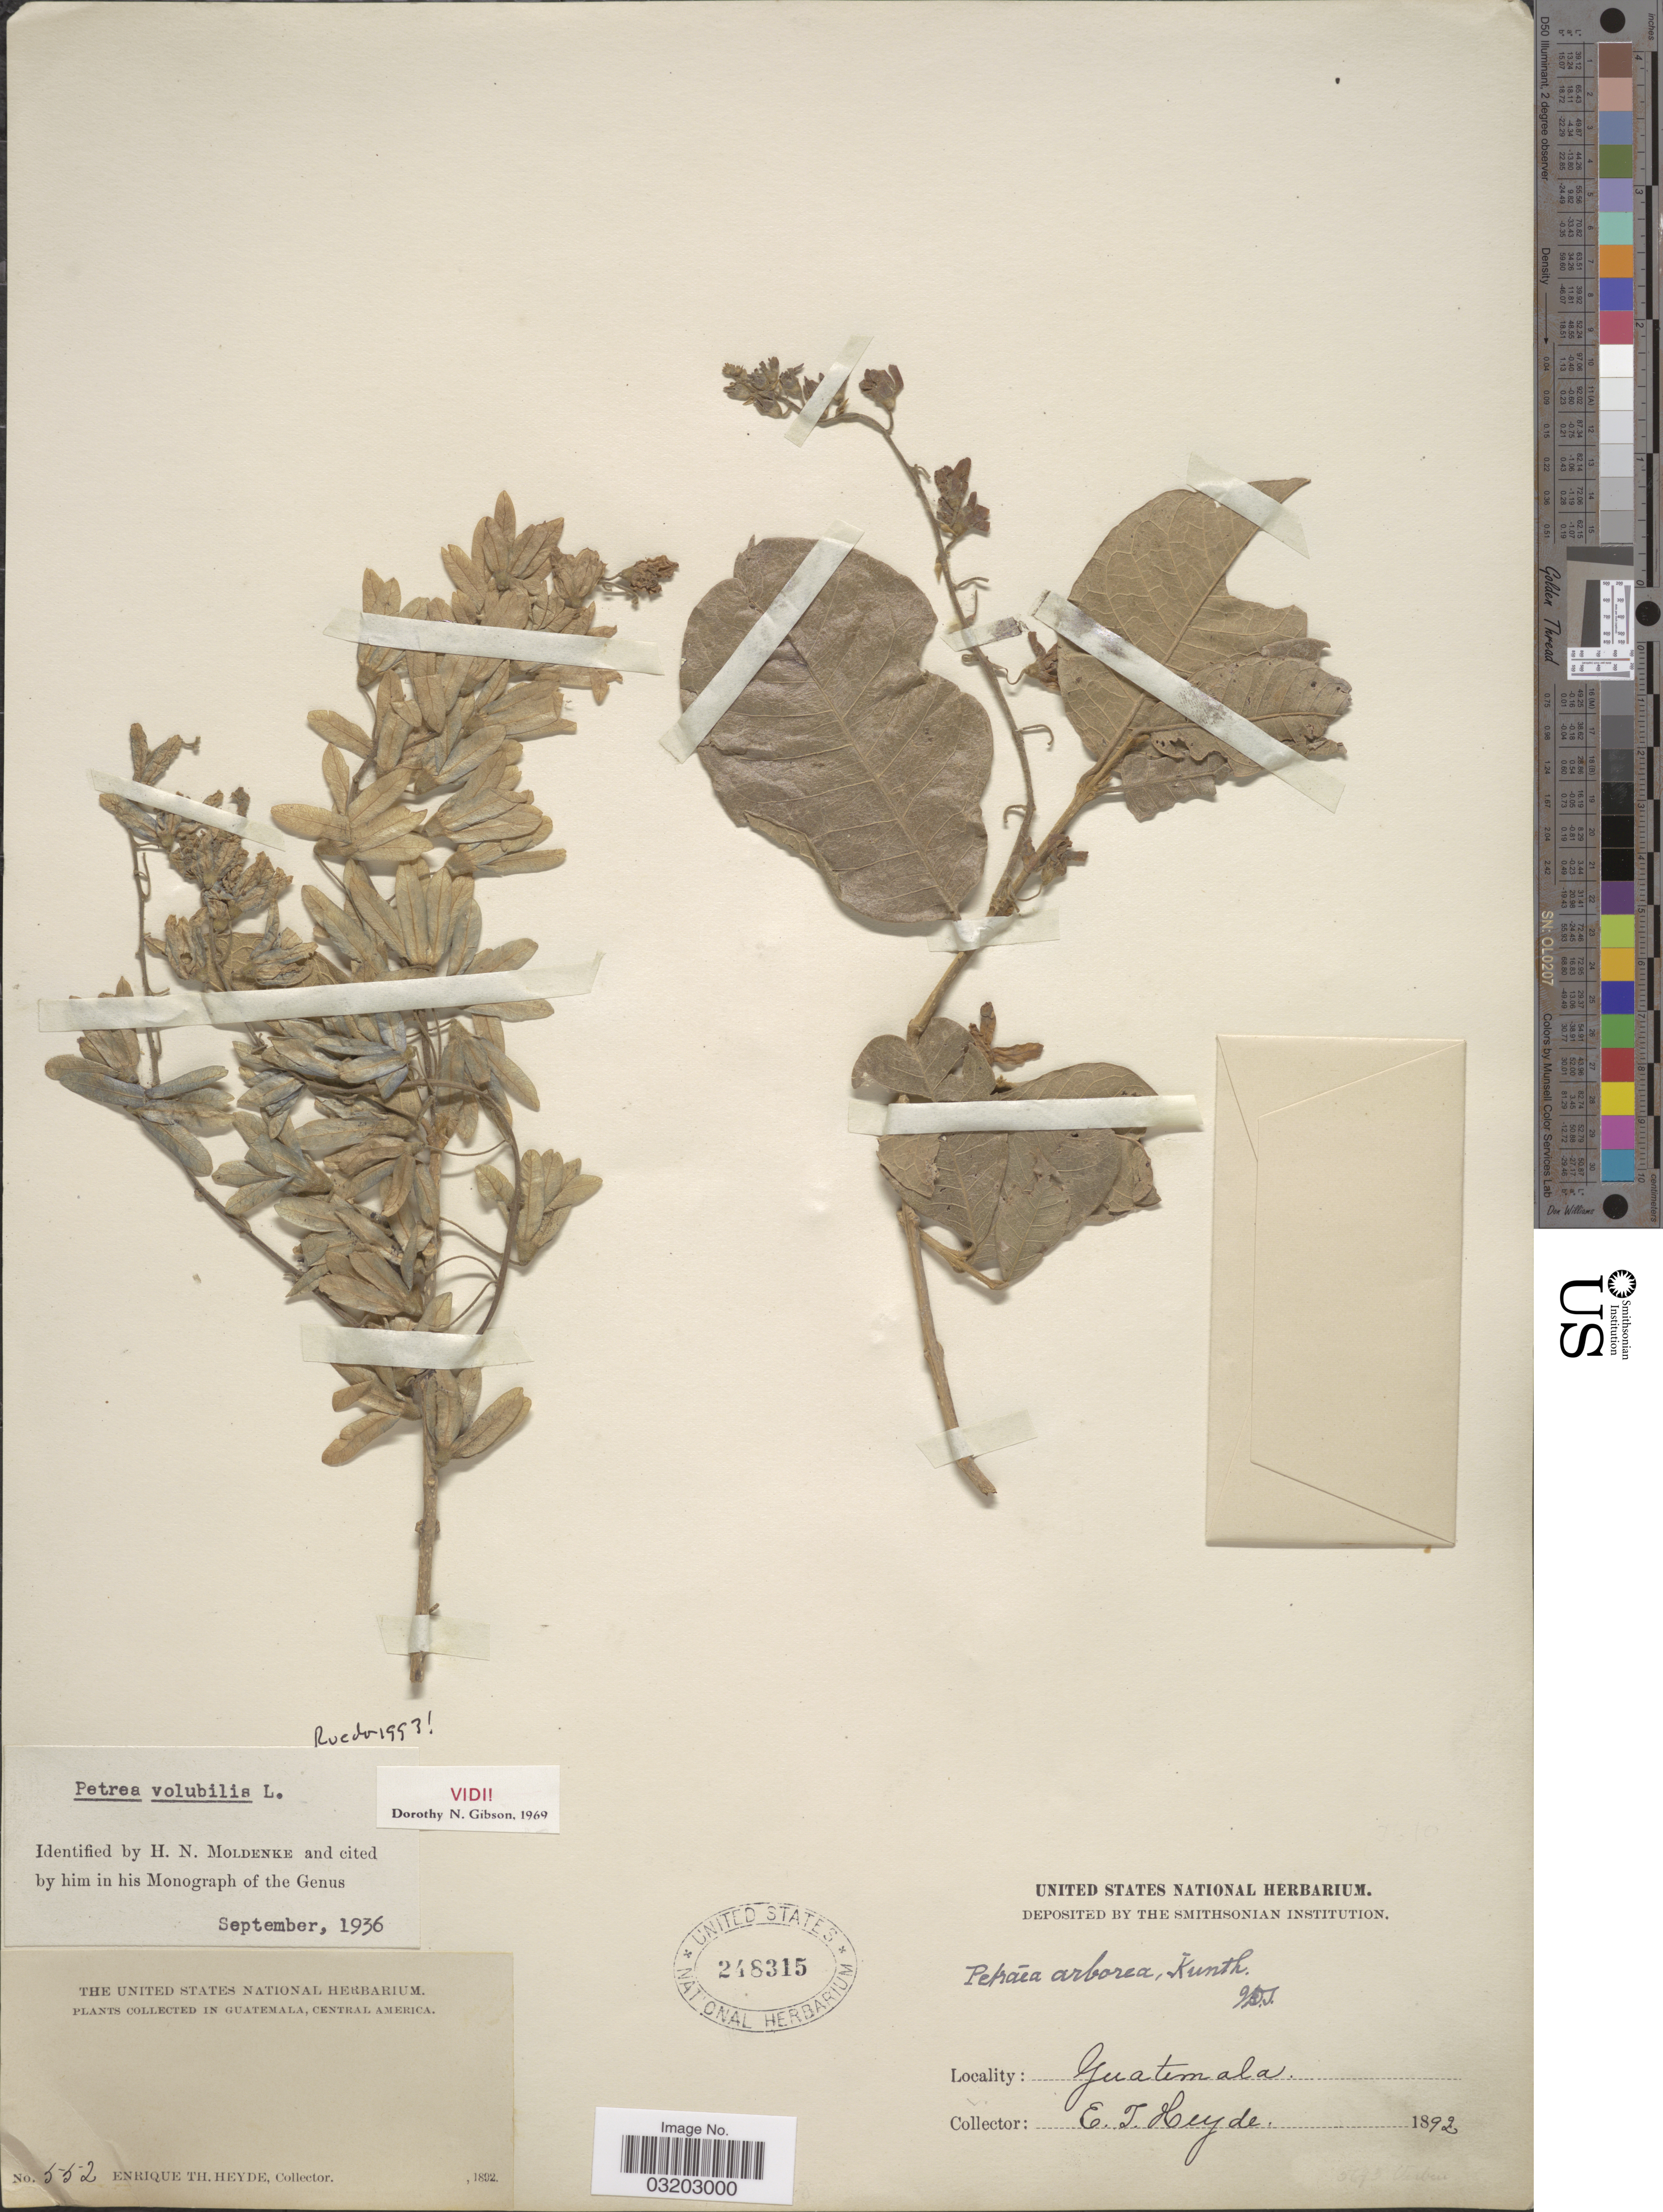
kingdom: Plantae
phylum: Tracheophyta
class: Magnoliopsida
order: Lamiales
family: Verbenaceae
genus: Petrea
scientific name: Petrea volubilis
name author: L.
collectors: E. T. Heyde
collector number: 552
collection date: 1892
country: Guatemala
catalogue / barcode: US 248315